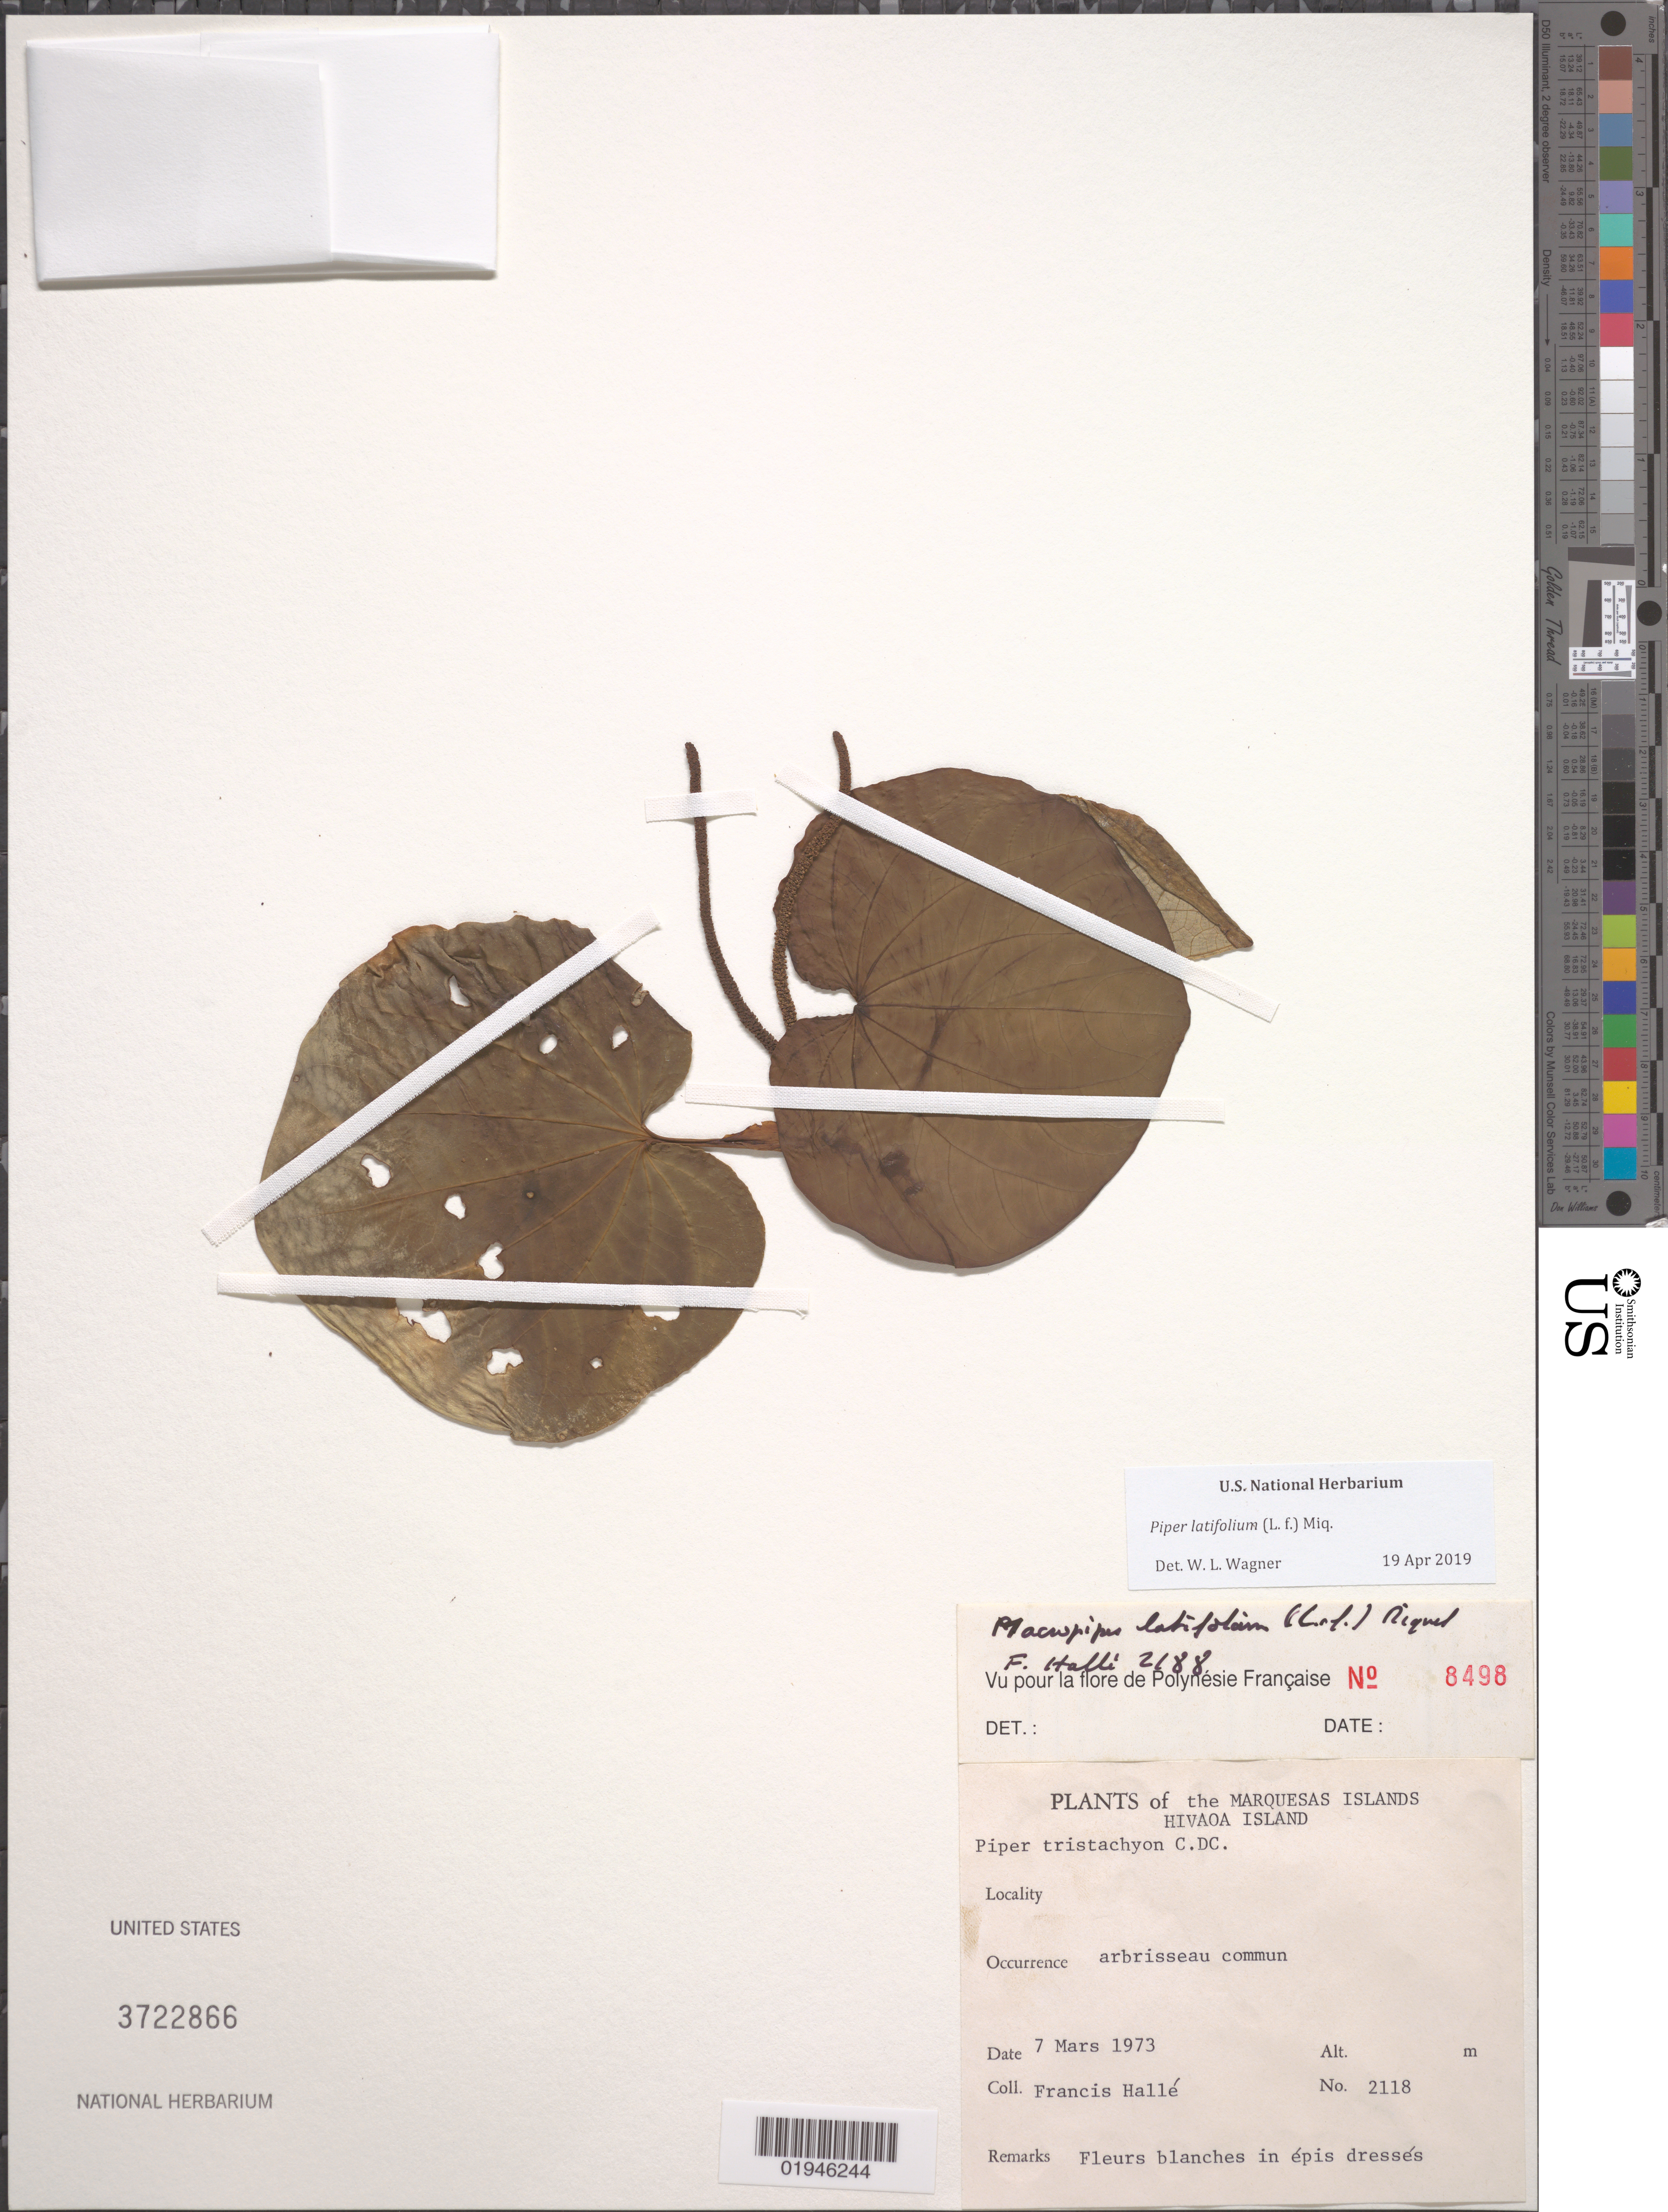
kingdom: Plantae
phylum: Tracheophyta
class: Magnoliopsida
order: Piperales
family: Piperaceae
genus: Piper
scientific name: Piper latifolium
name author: L. f.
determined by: Wagner, W. L., (BOT), Smithsonian Institution - National Museum of Natural History (UNITED STATES)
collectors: F. Hallé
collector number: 2118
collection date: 1973-03-07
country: French Polynesia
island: Hiva Oa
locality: s.l.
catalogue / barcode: US 3722866